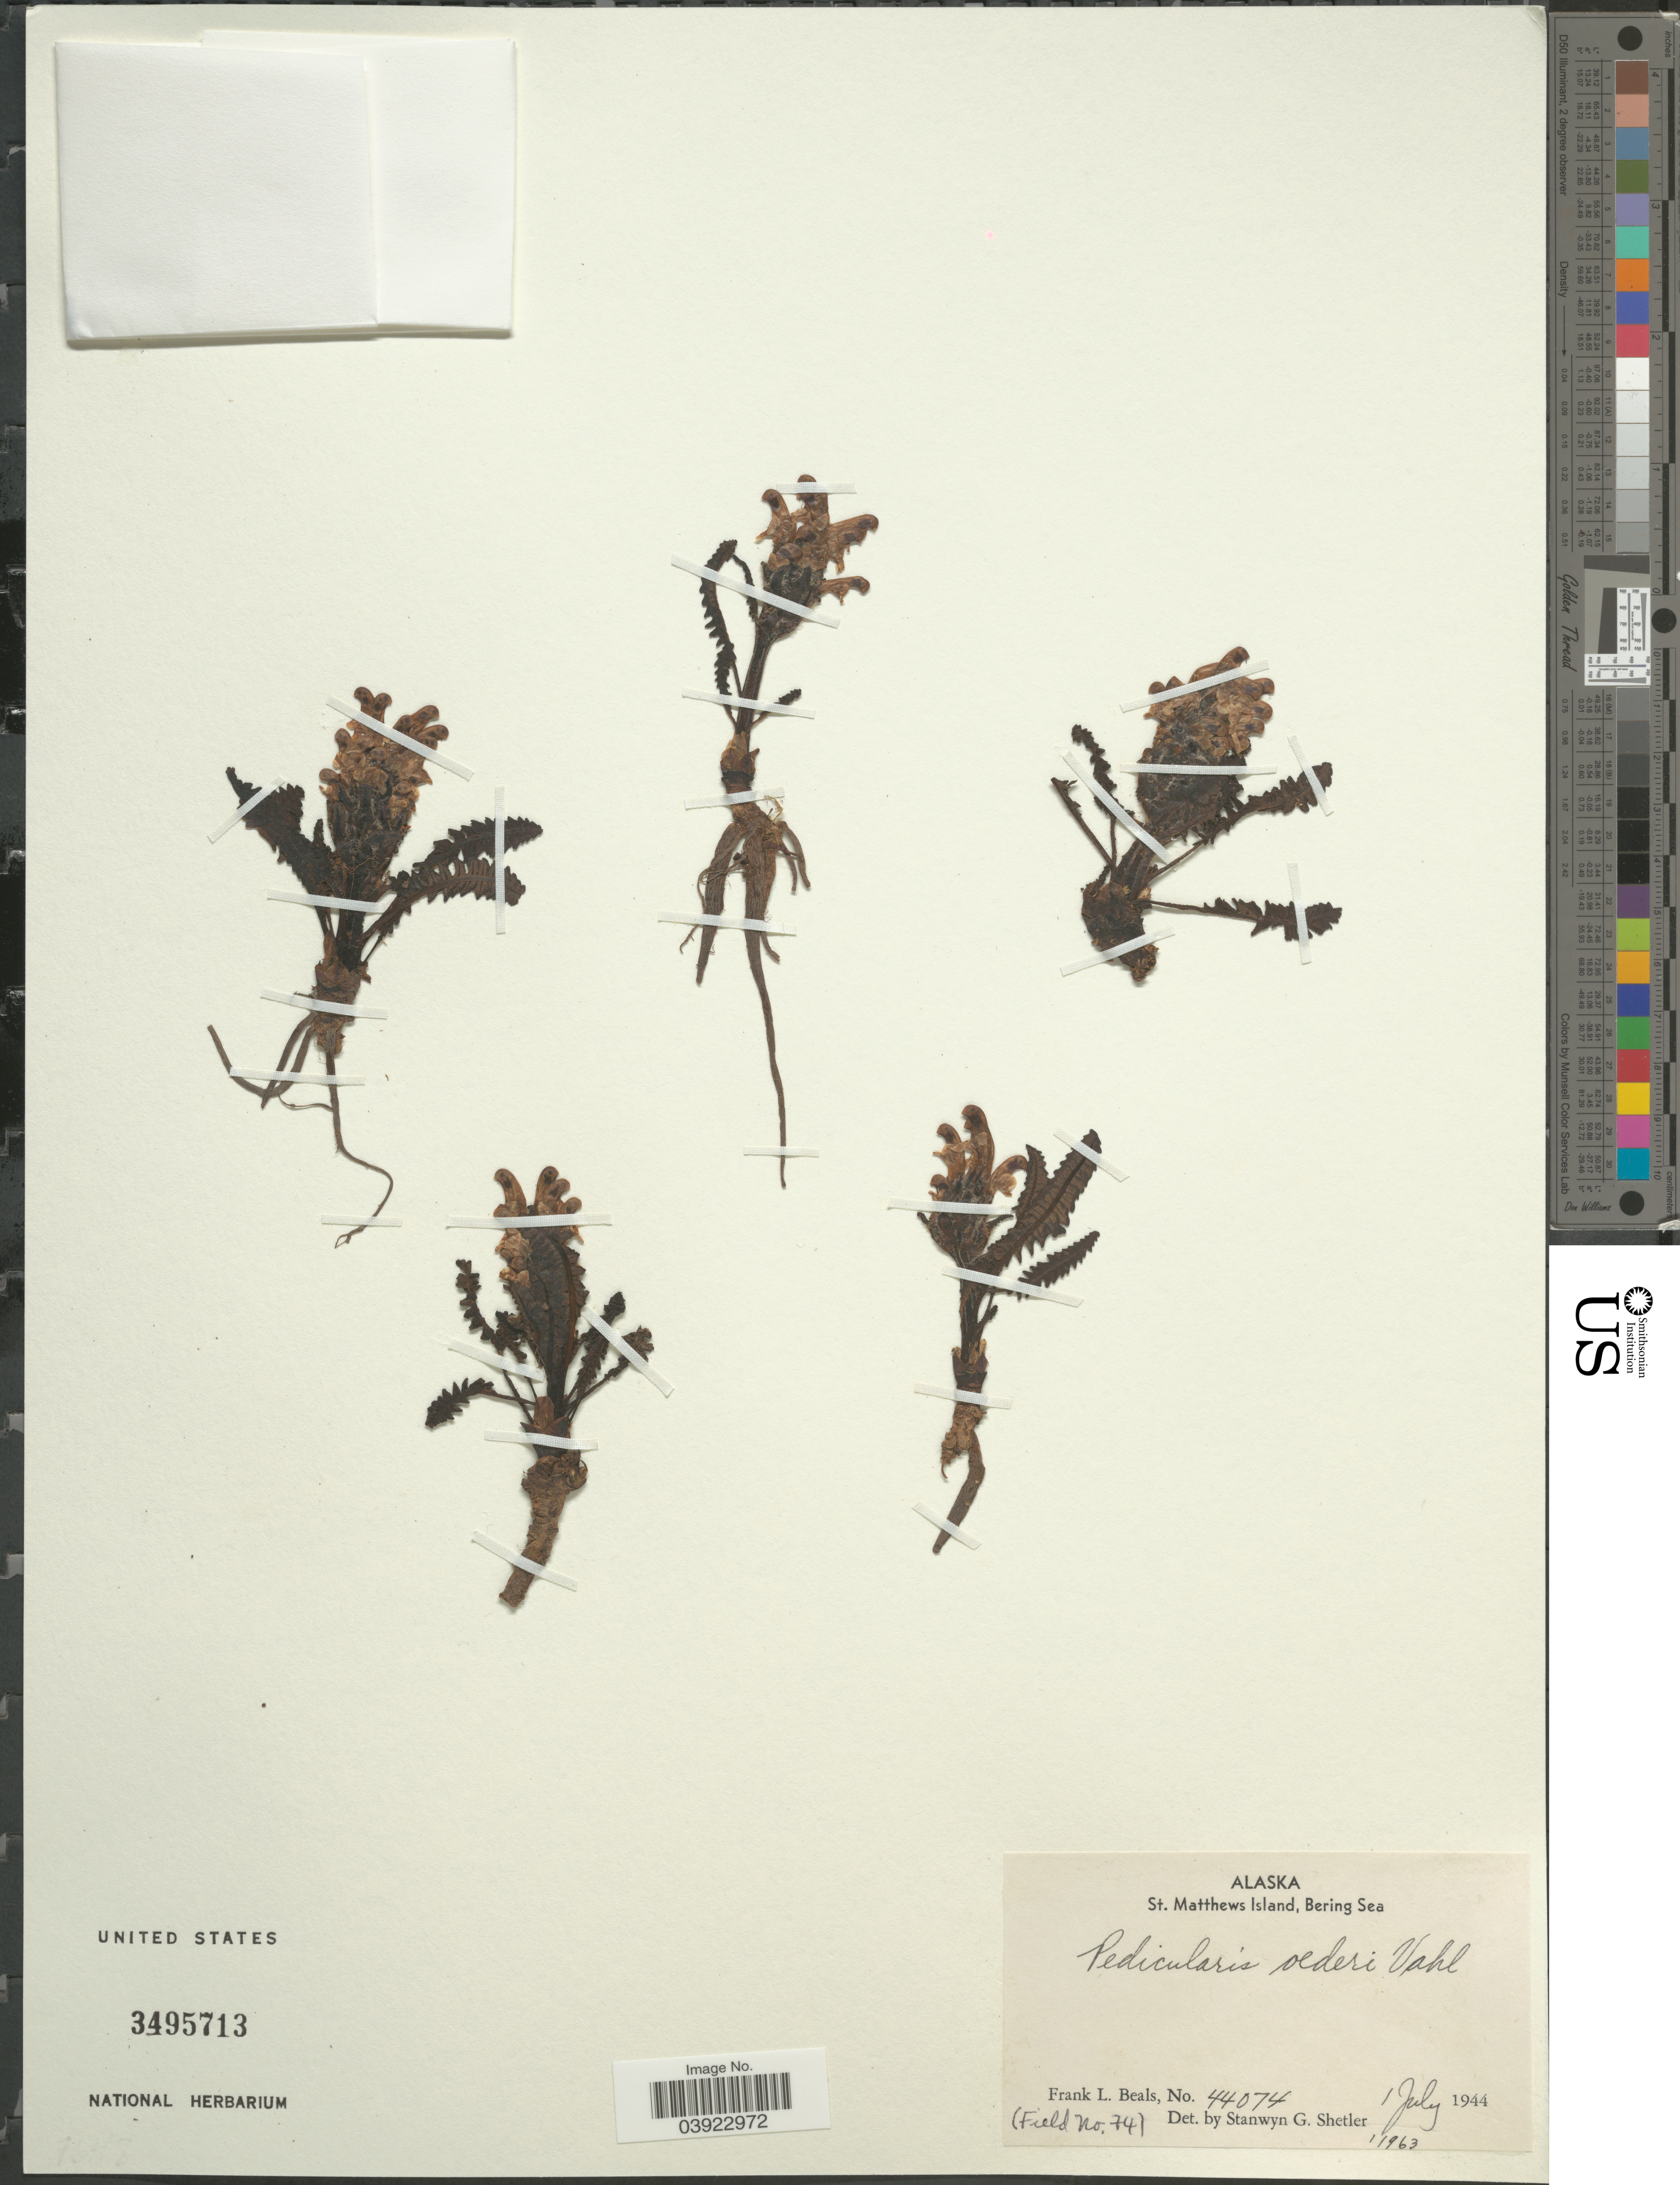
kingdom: Plantae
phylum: Tracheophyta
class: Magnoliopsida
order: Lamiales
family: Orobanchaceae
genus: Pedicularis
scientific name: Pedicularis oederi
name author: Vahl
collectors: F. Beals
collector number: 44074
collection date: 1944-07-01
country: United States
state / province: Alaska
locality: St. Matthews Island, Bering Sea.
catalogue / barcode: US 3495713